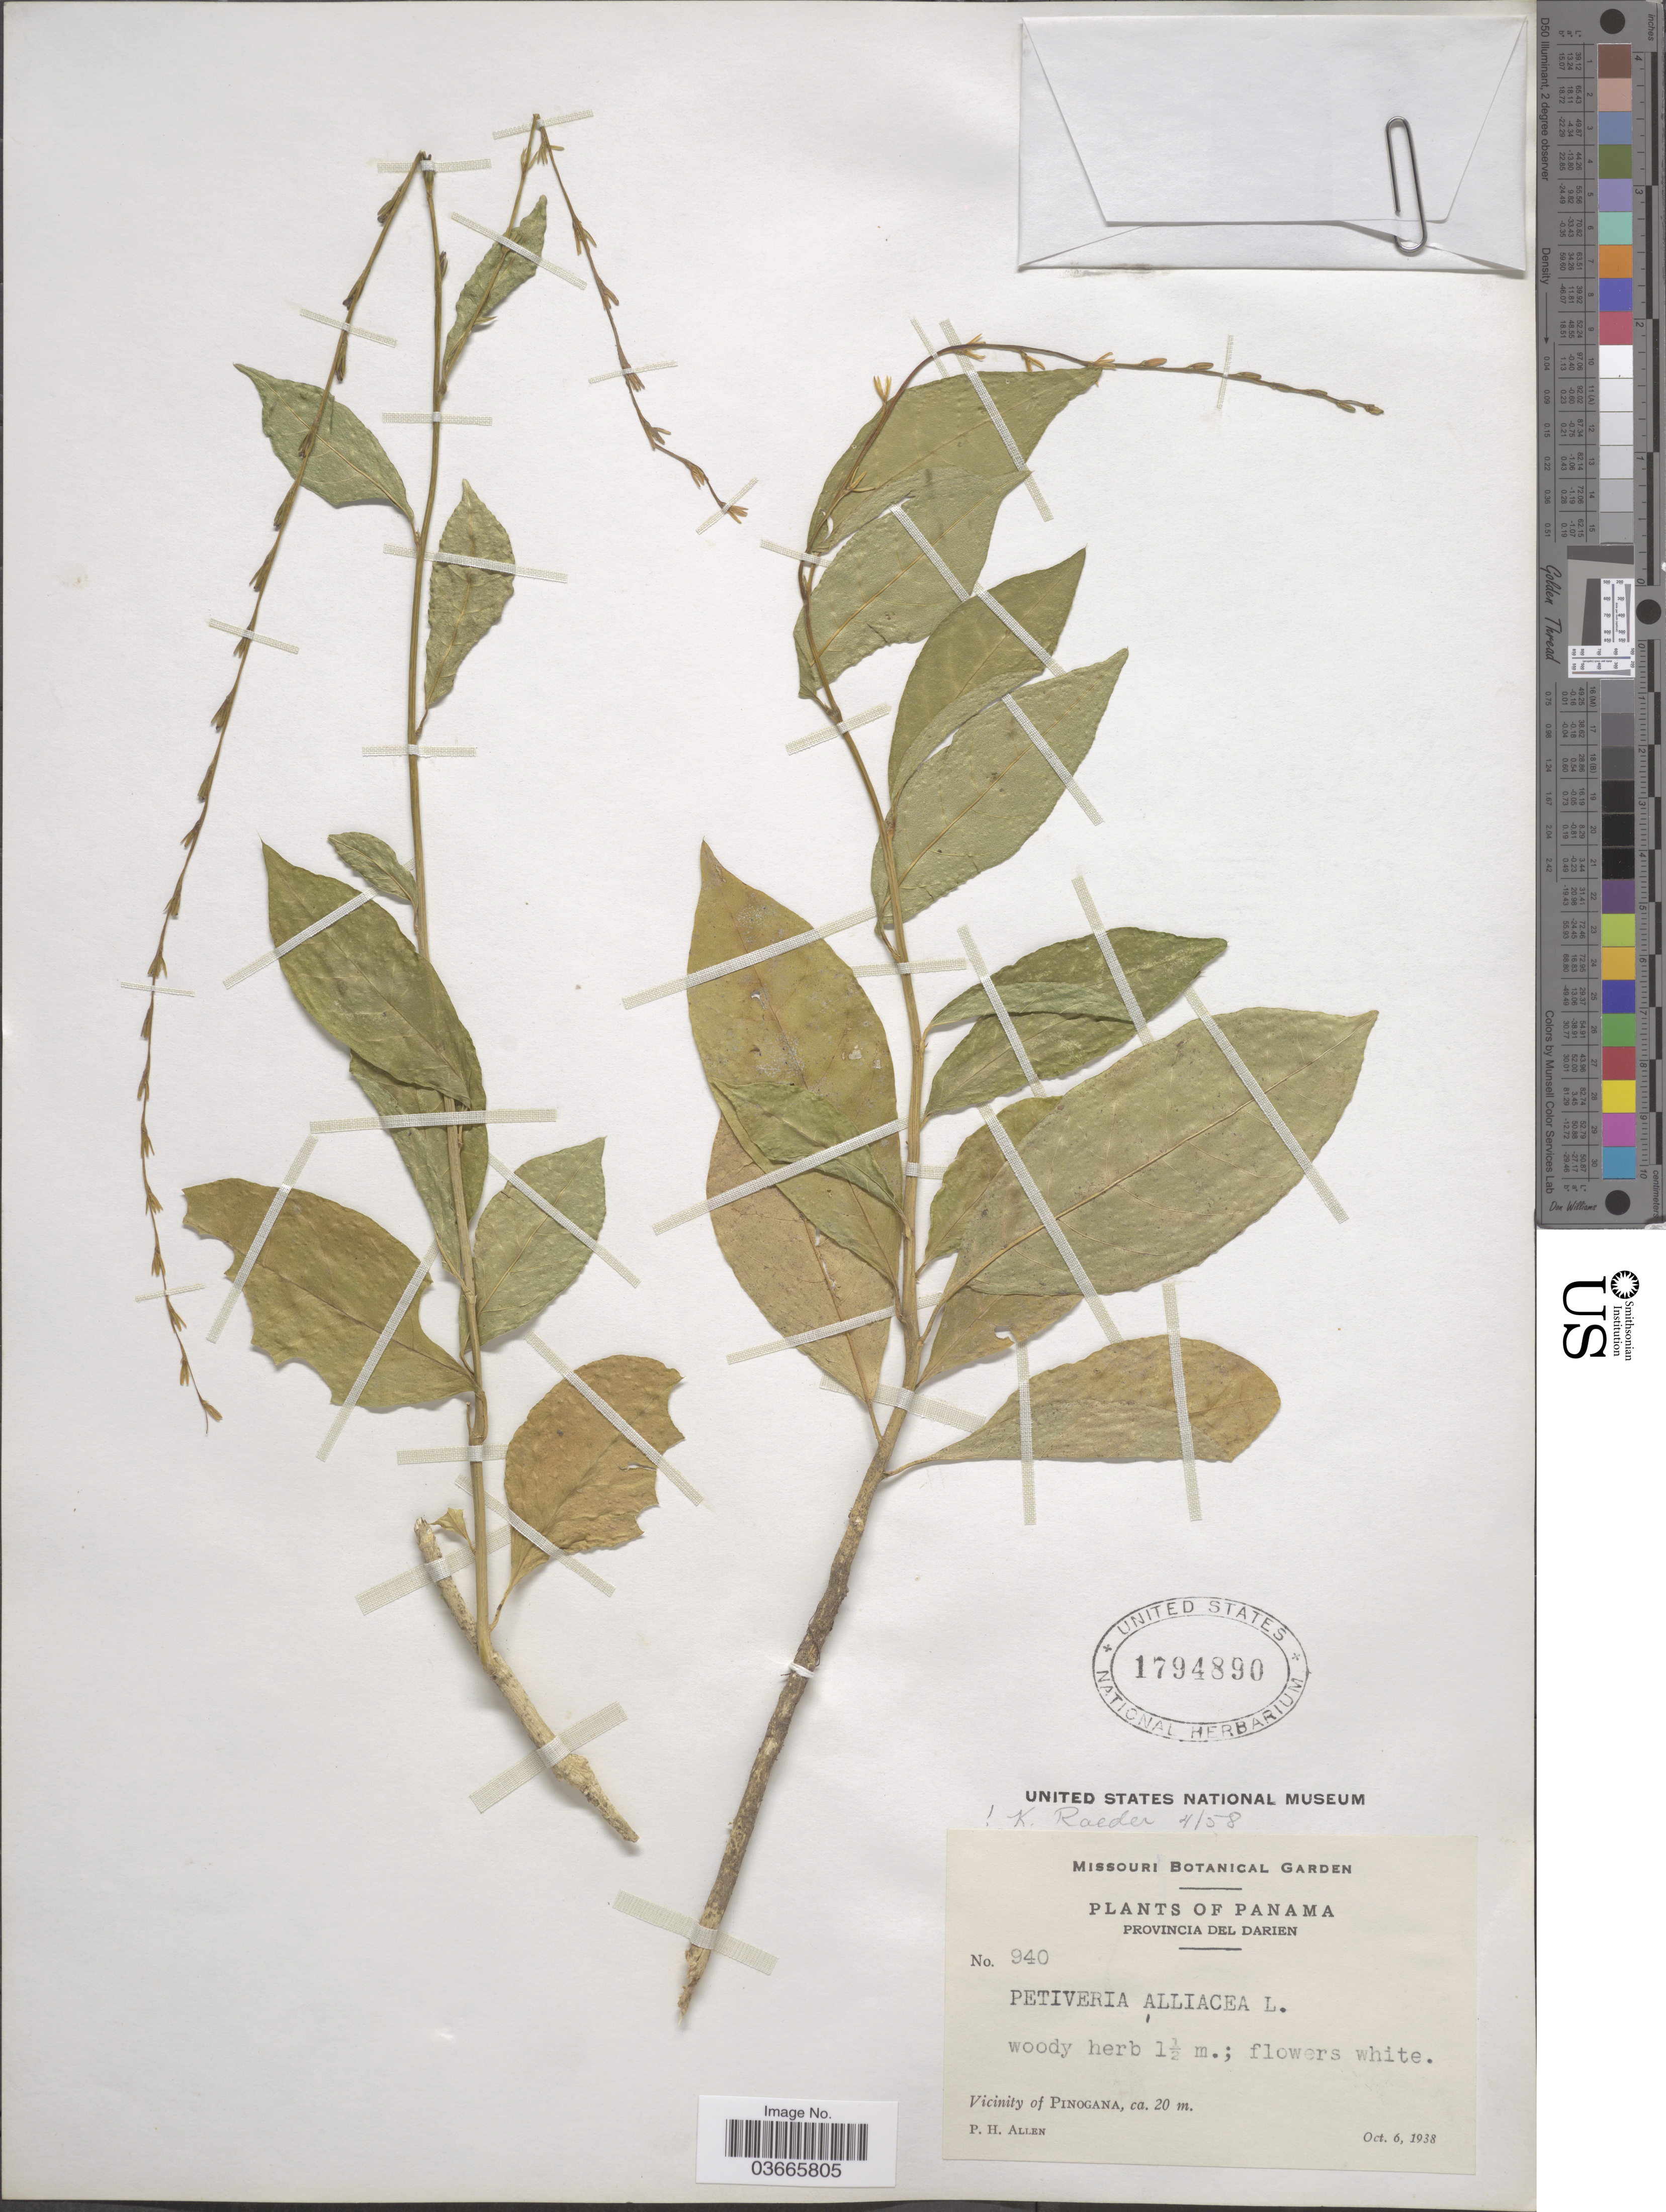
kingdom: Plantae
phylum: Tracheophyta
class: Magnoliopsida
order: Caryophyllales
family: Phytolaccaceae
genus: Petiveria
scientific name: Petiveria alliacea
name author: L.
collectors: P. H. Allen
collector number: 940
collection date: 1938-10-06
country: Panama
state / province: Darién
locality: Vicinity of Pinogana.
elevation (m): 20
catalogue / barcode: US 1794890